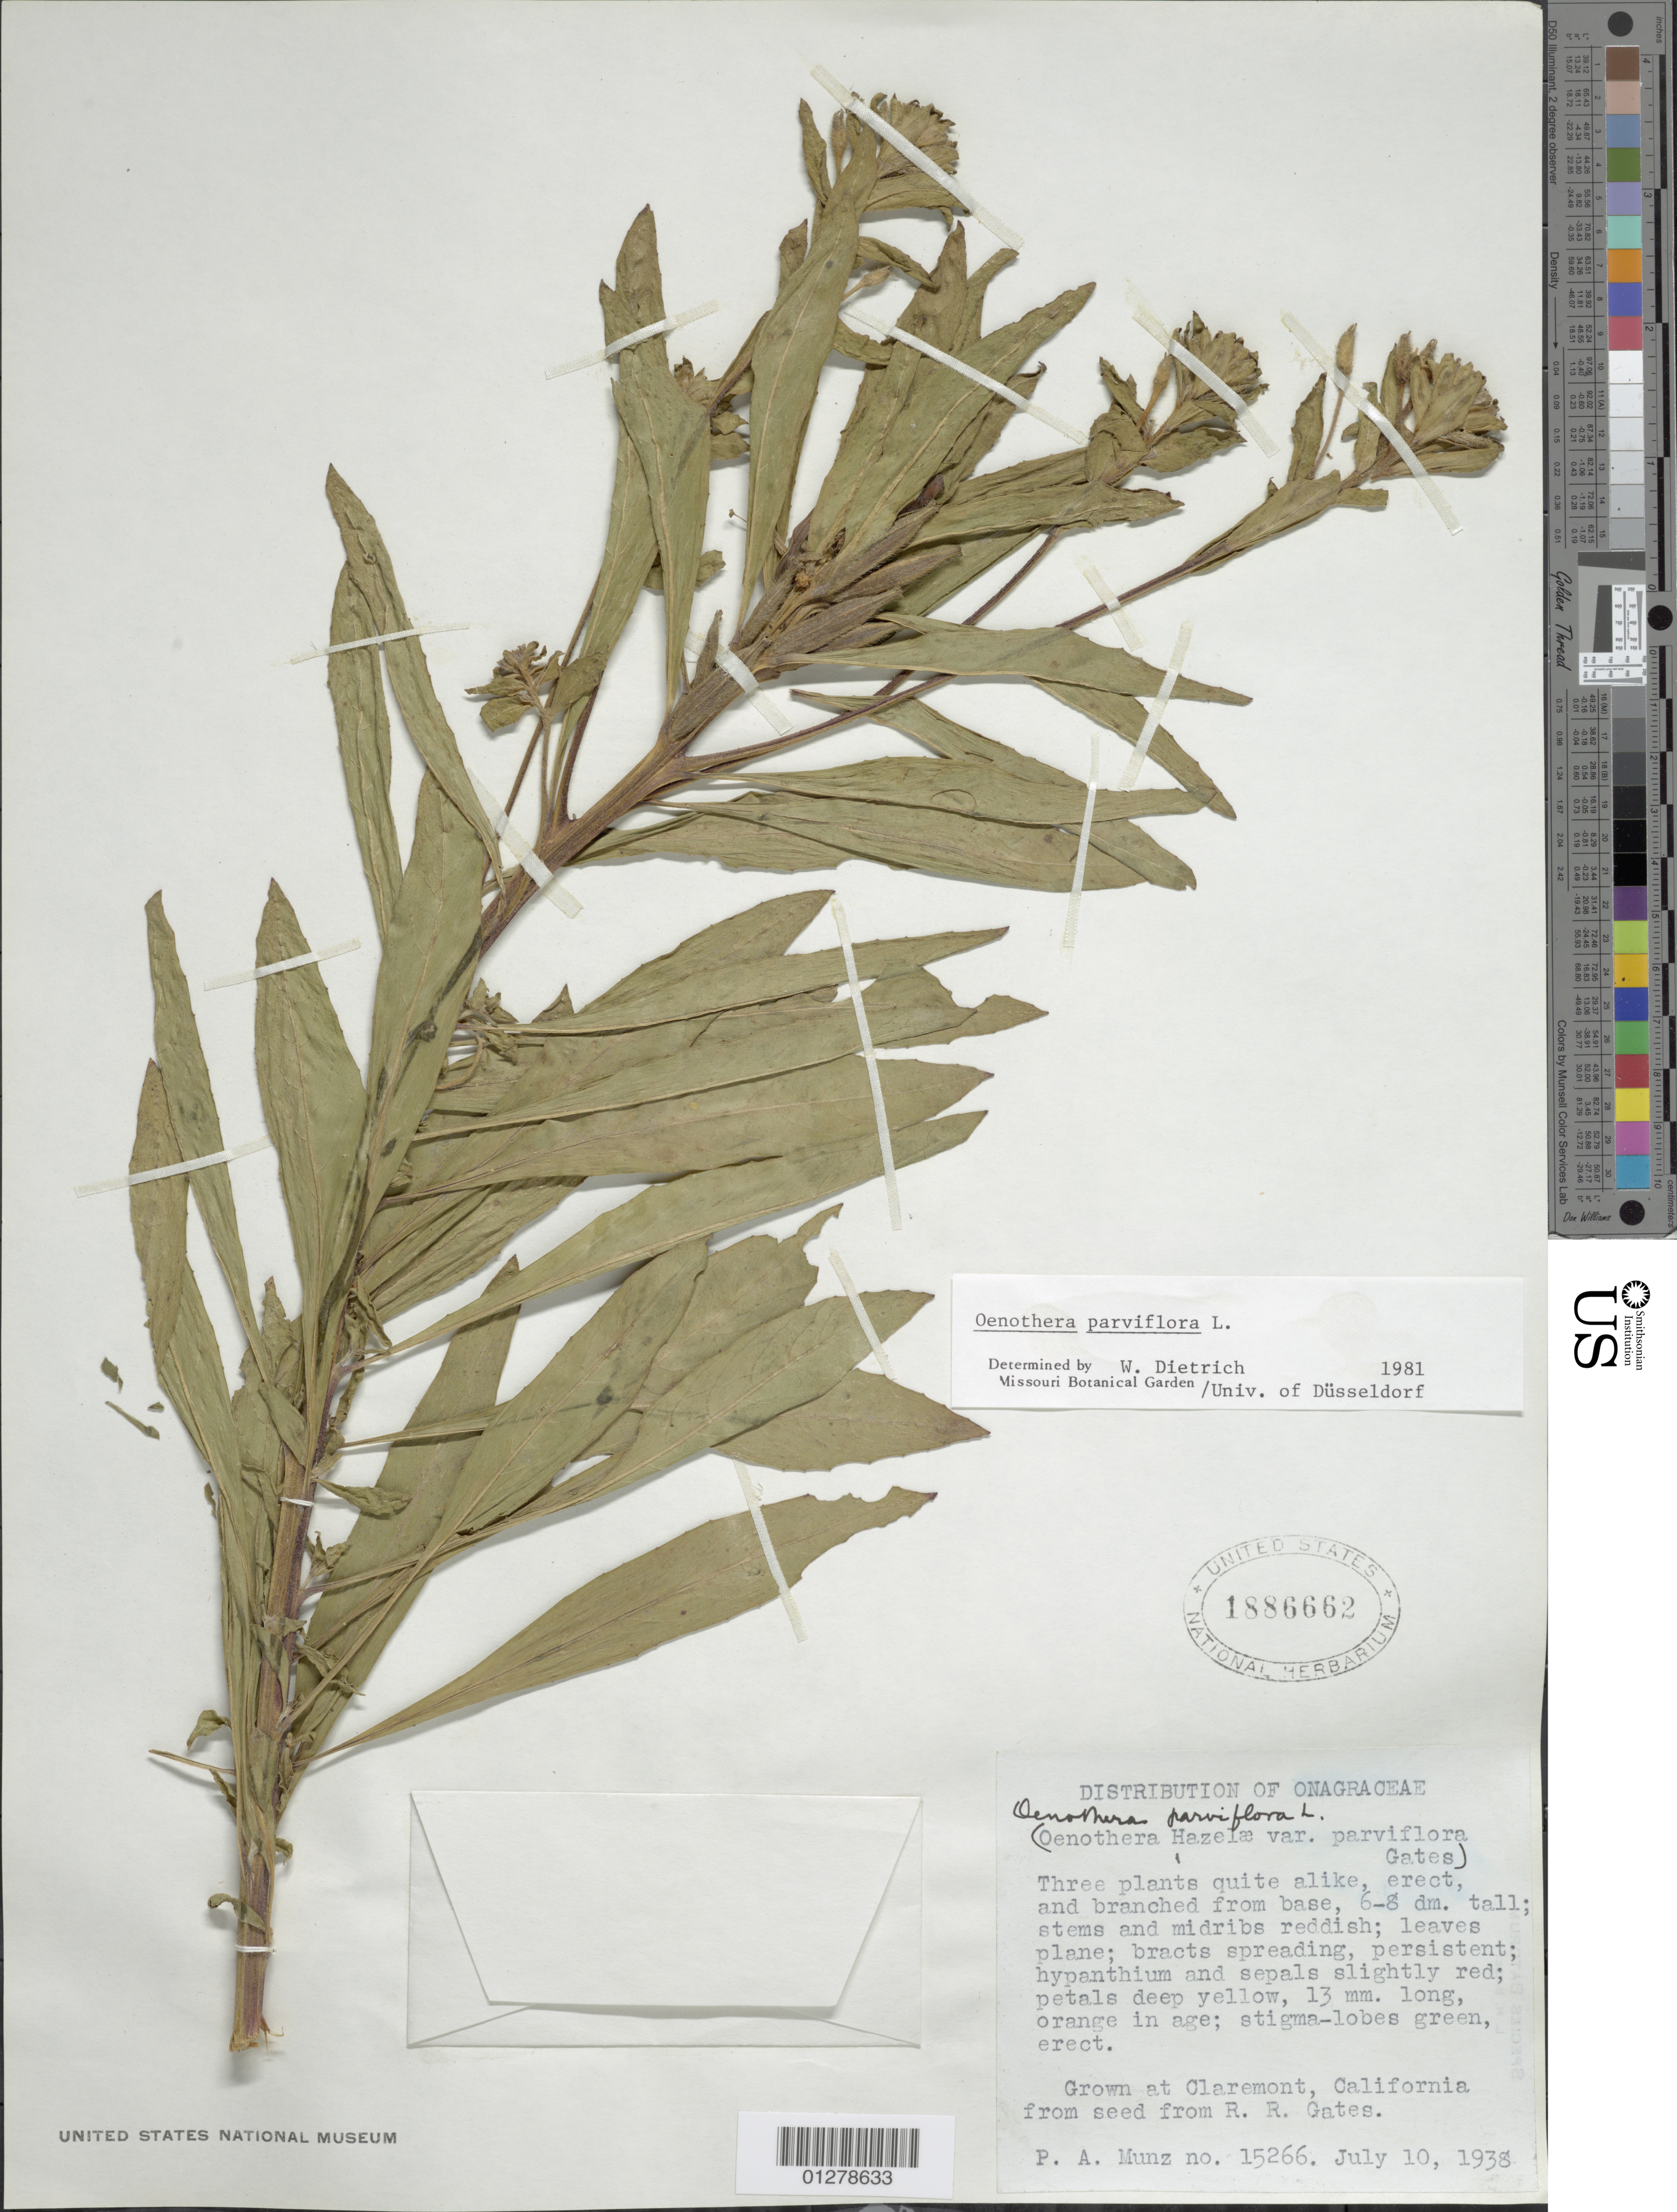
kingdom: Plantae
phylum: Tracheophyta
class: Magnoliopsida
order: Myrtales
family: Onagraceae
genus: Oenothera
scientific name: Oenothera parviflora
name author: L.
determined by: Dietrich, W.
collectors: P. A. Munz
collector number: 15266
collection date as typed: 10 Jul 1938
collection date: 1938-07-10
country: United States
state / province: California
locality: Claremont, Pomona College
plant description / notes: From seed from Gates, R. R.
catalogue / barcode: US 1886662